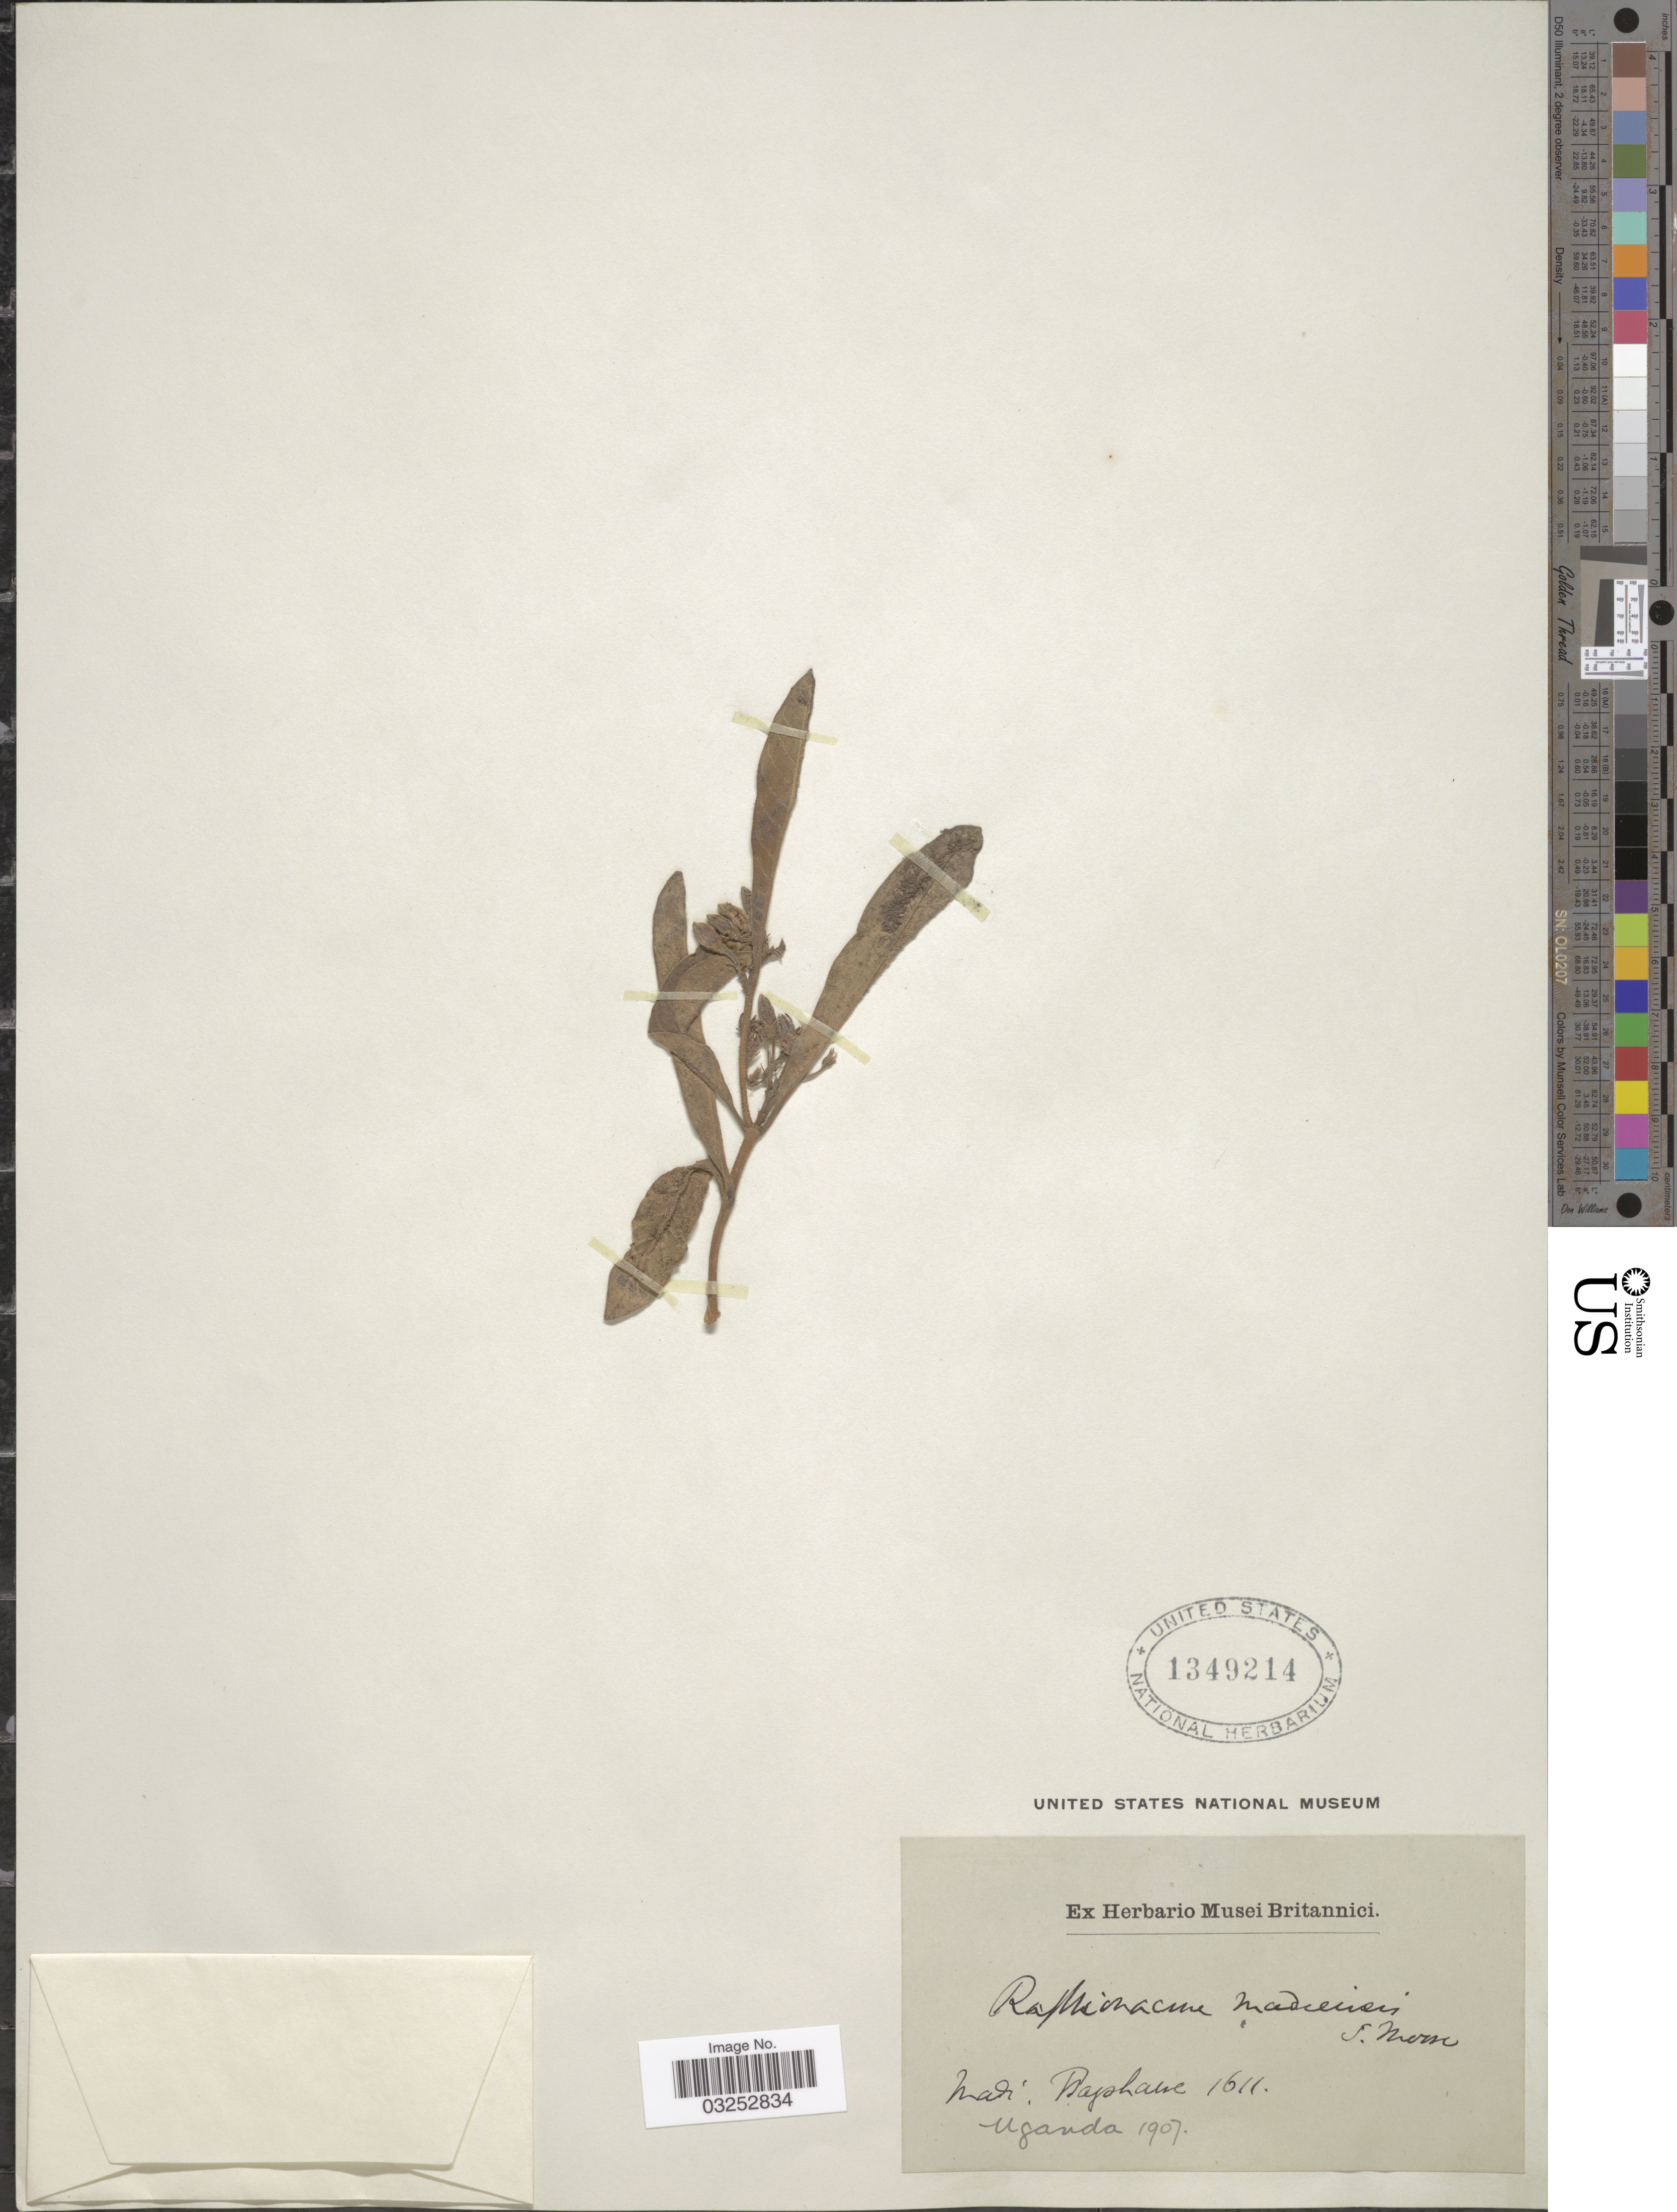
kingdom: Plantae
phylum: Tracheophyta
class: Magnoliopsida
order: Gentianales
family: Apocynaceae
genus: Raphionacme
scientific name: Raphionacme madiensis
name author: S. Moore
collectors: Bagshawe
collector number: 1611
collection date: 1907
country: Uganda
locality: Madi, Uganda.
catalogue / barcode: US 1349214